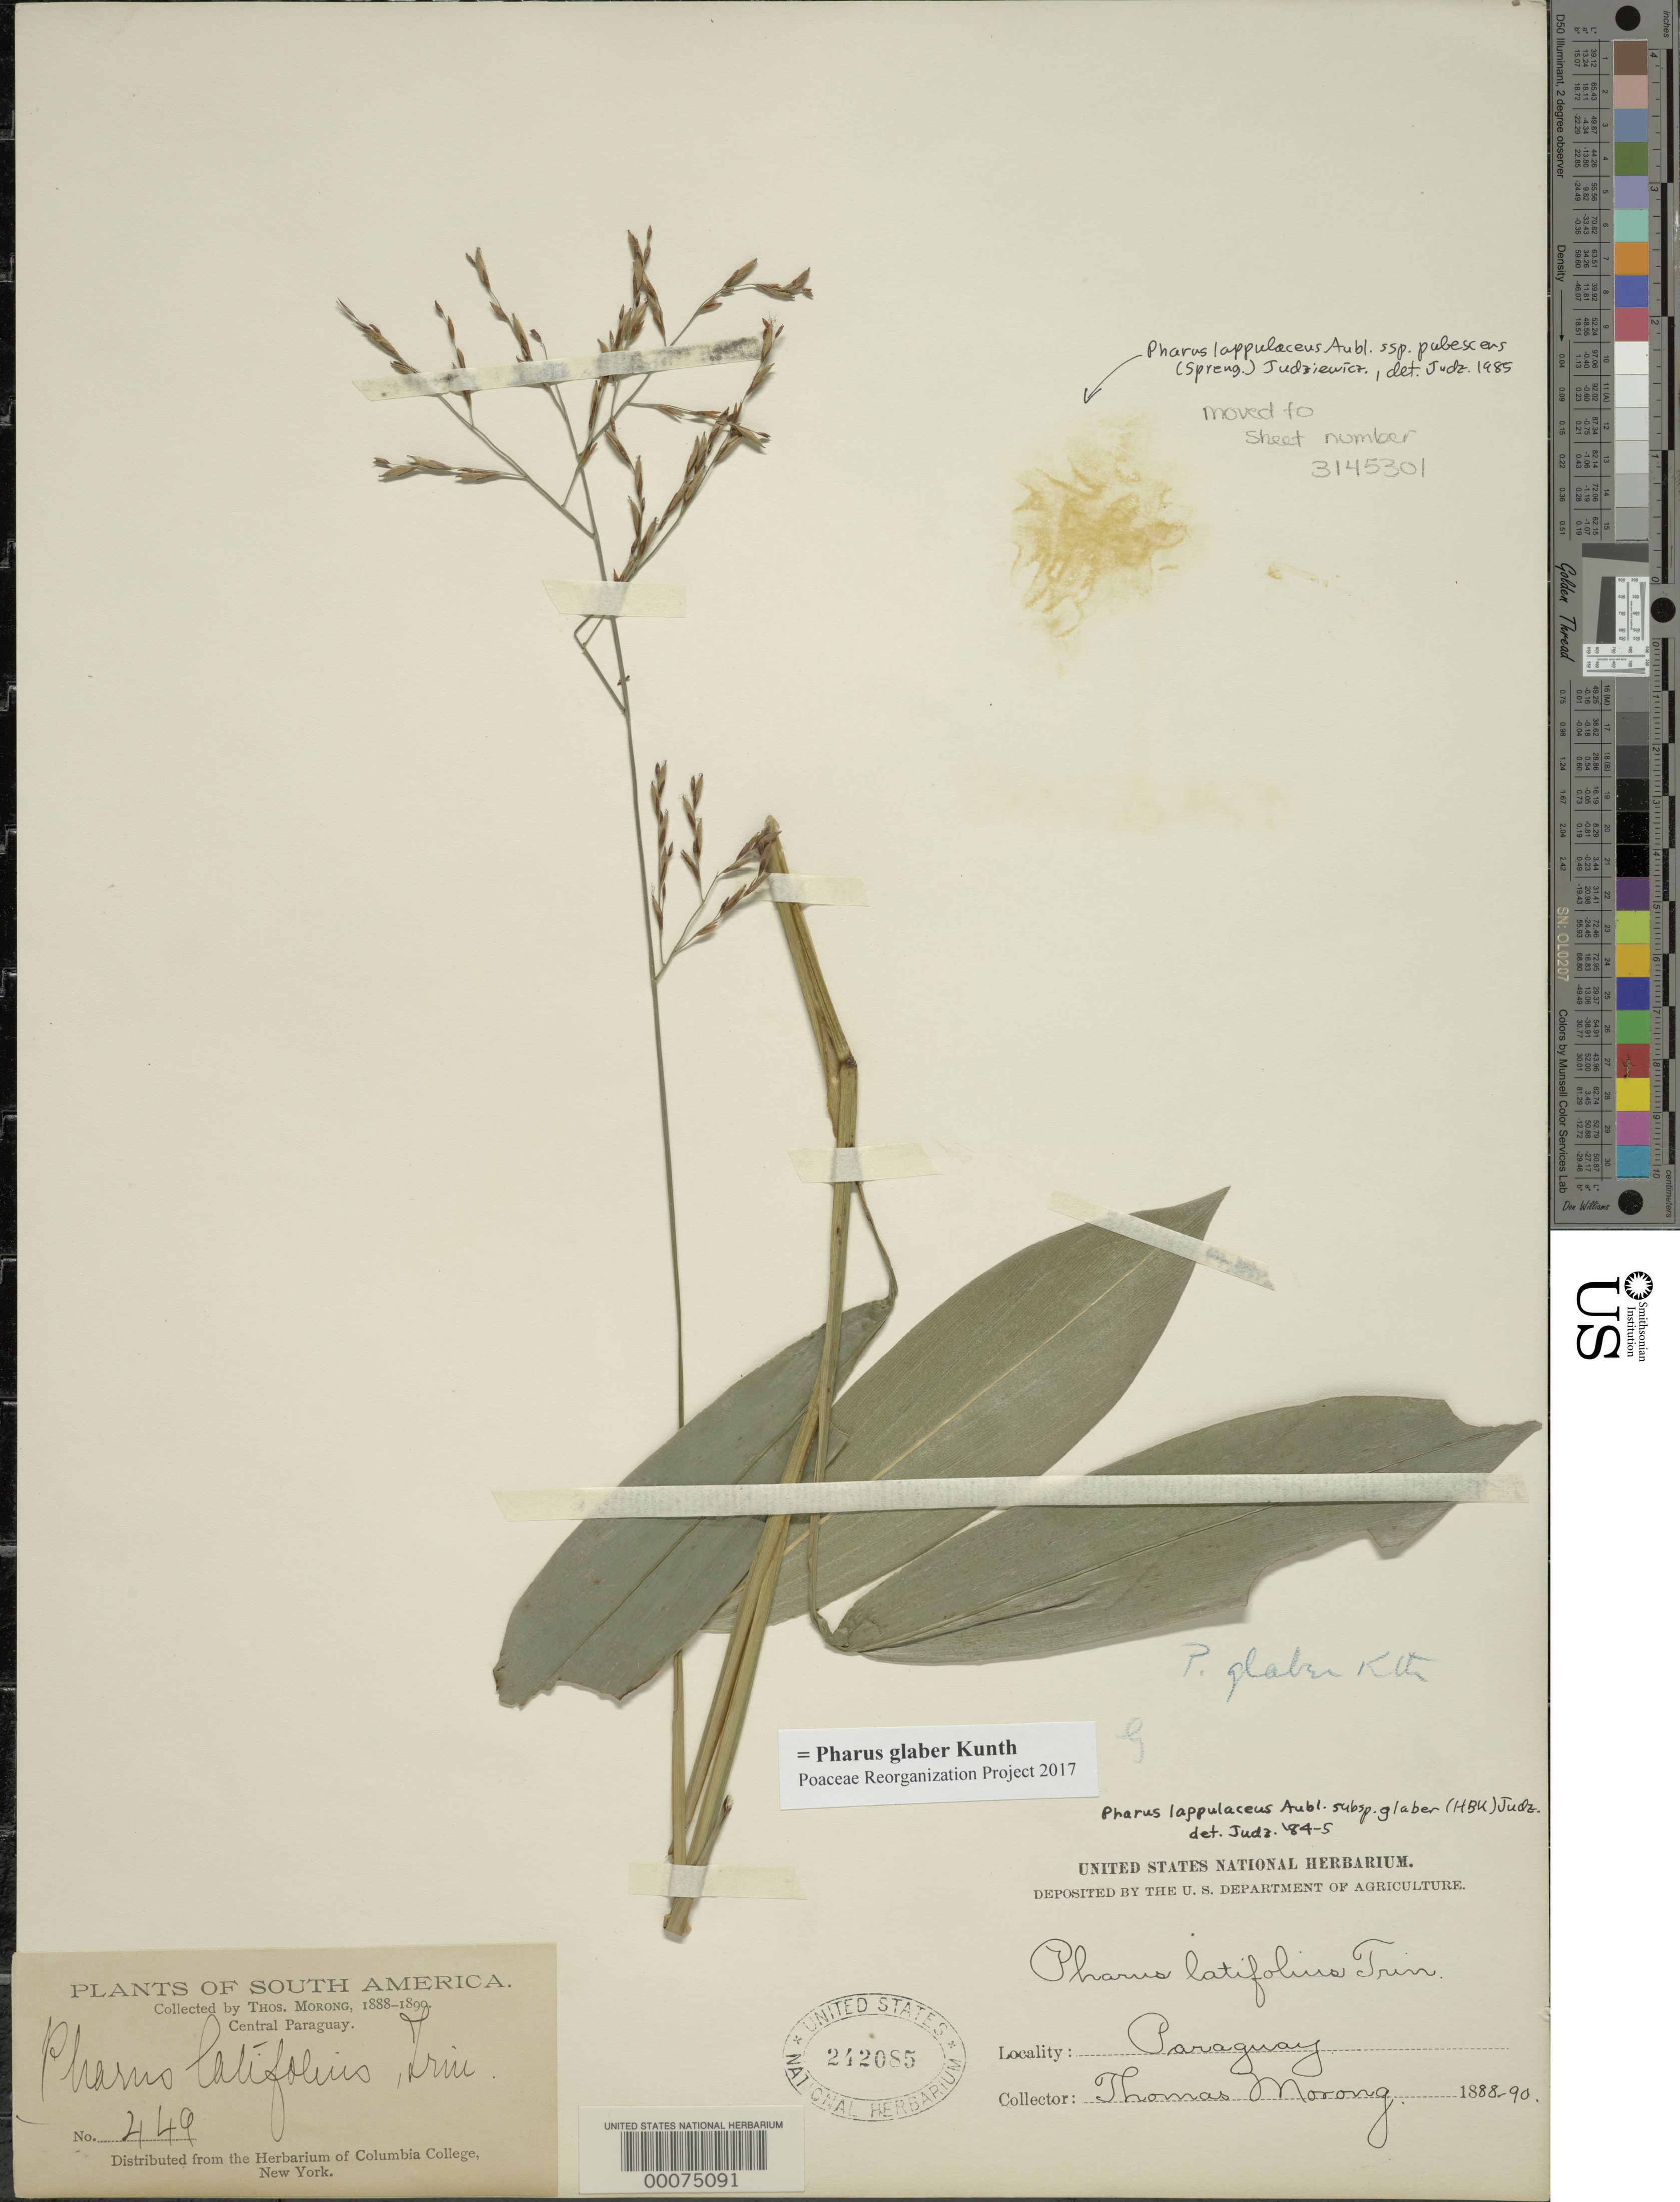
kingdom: Plantae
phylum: Tracheophyta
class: Liliopsida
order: Poales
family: Poaceae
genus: Pharus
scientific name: Pharus glaber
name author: Kunth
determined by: Poaceae Reorganization Project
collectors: T. Morong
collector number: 449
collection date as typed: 1888 to -- -- 1890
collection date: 1888/1890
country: Paraguay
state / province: Central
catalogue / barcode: US 242085